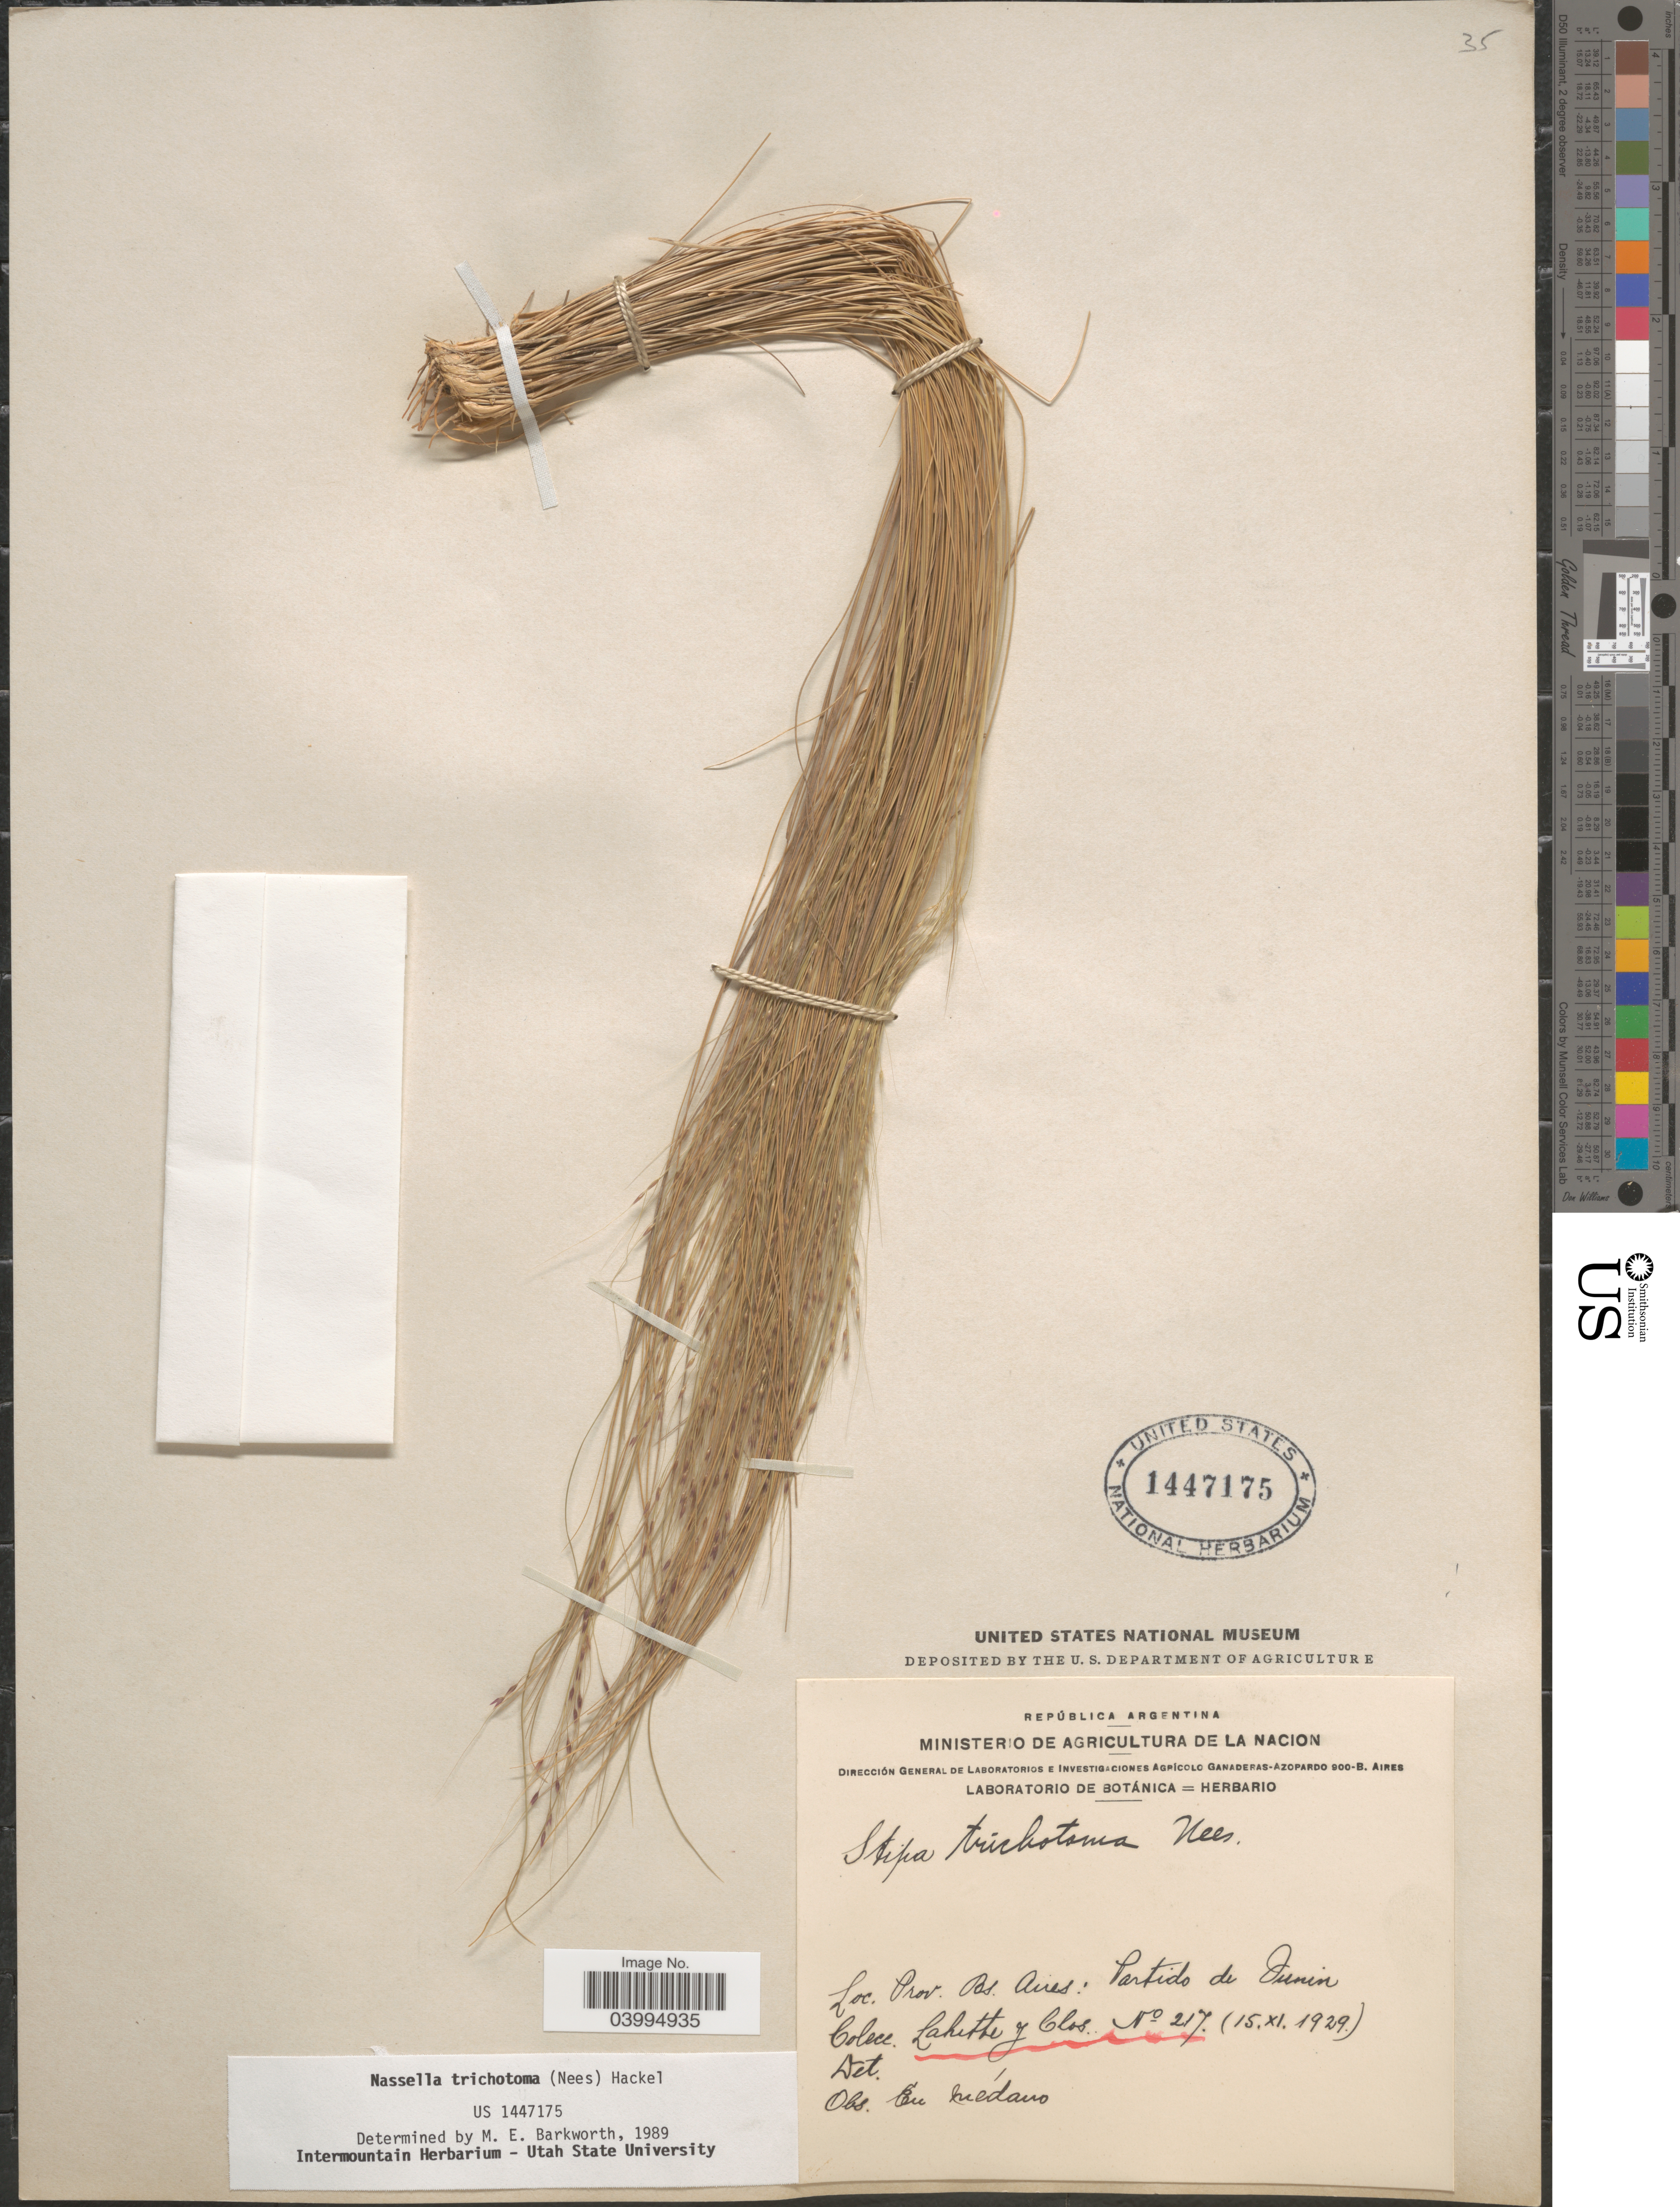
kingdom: Plantae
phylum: Tracheophyta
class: Liliopsida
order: Poales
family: Poaceae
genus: Nassella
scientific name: Nassella trichotoma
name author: (Ness) Hack. ex Arechav.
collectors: -. Lahitte & Clos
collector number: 217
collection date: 1929-11-15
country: Argentina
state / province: Buenos Aires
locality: Prov. Bs. Aires: Partido de Junin.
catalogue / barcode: US 1447175